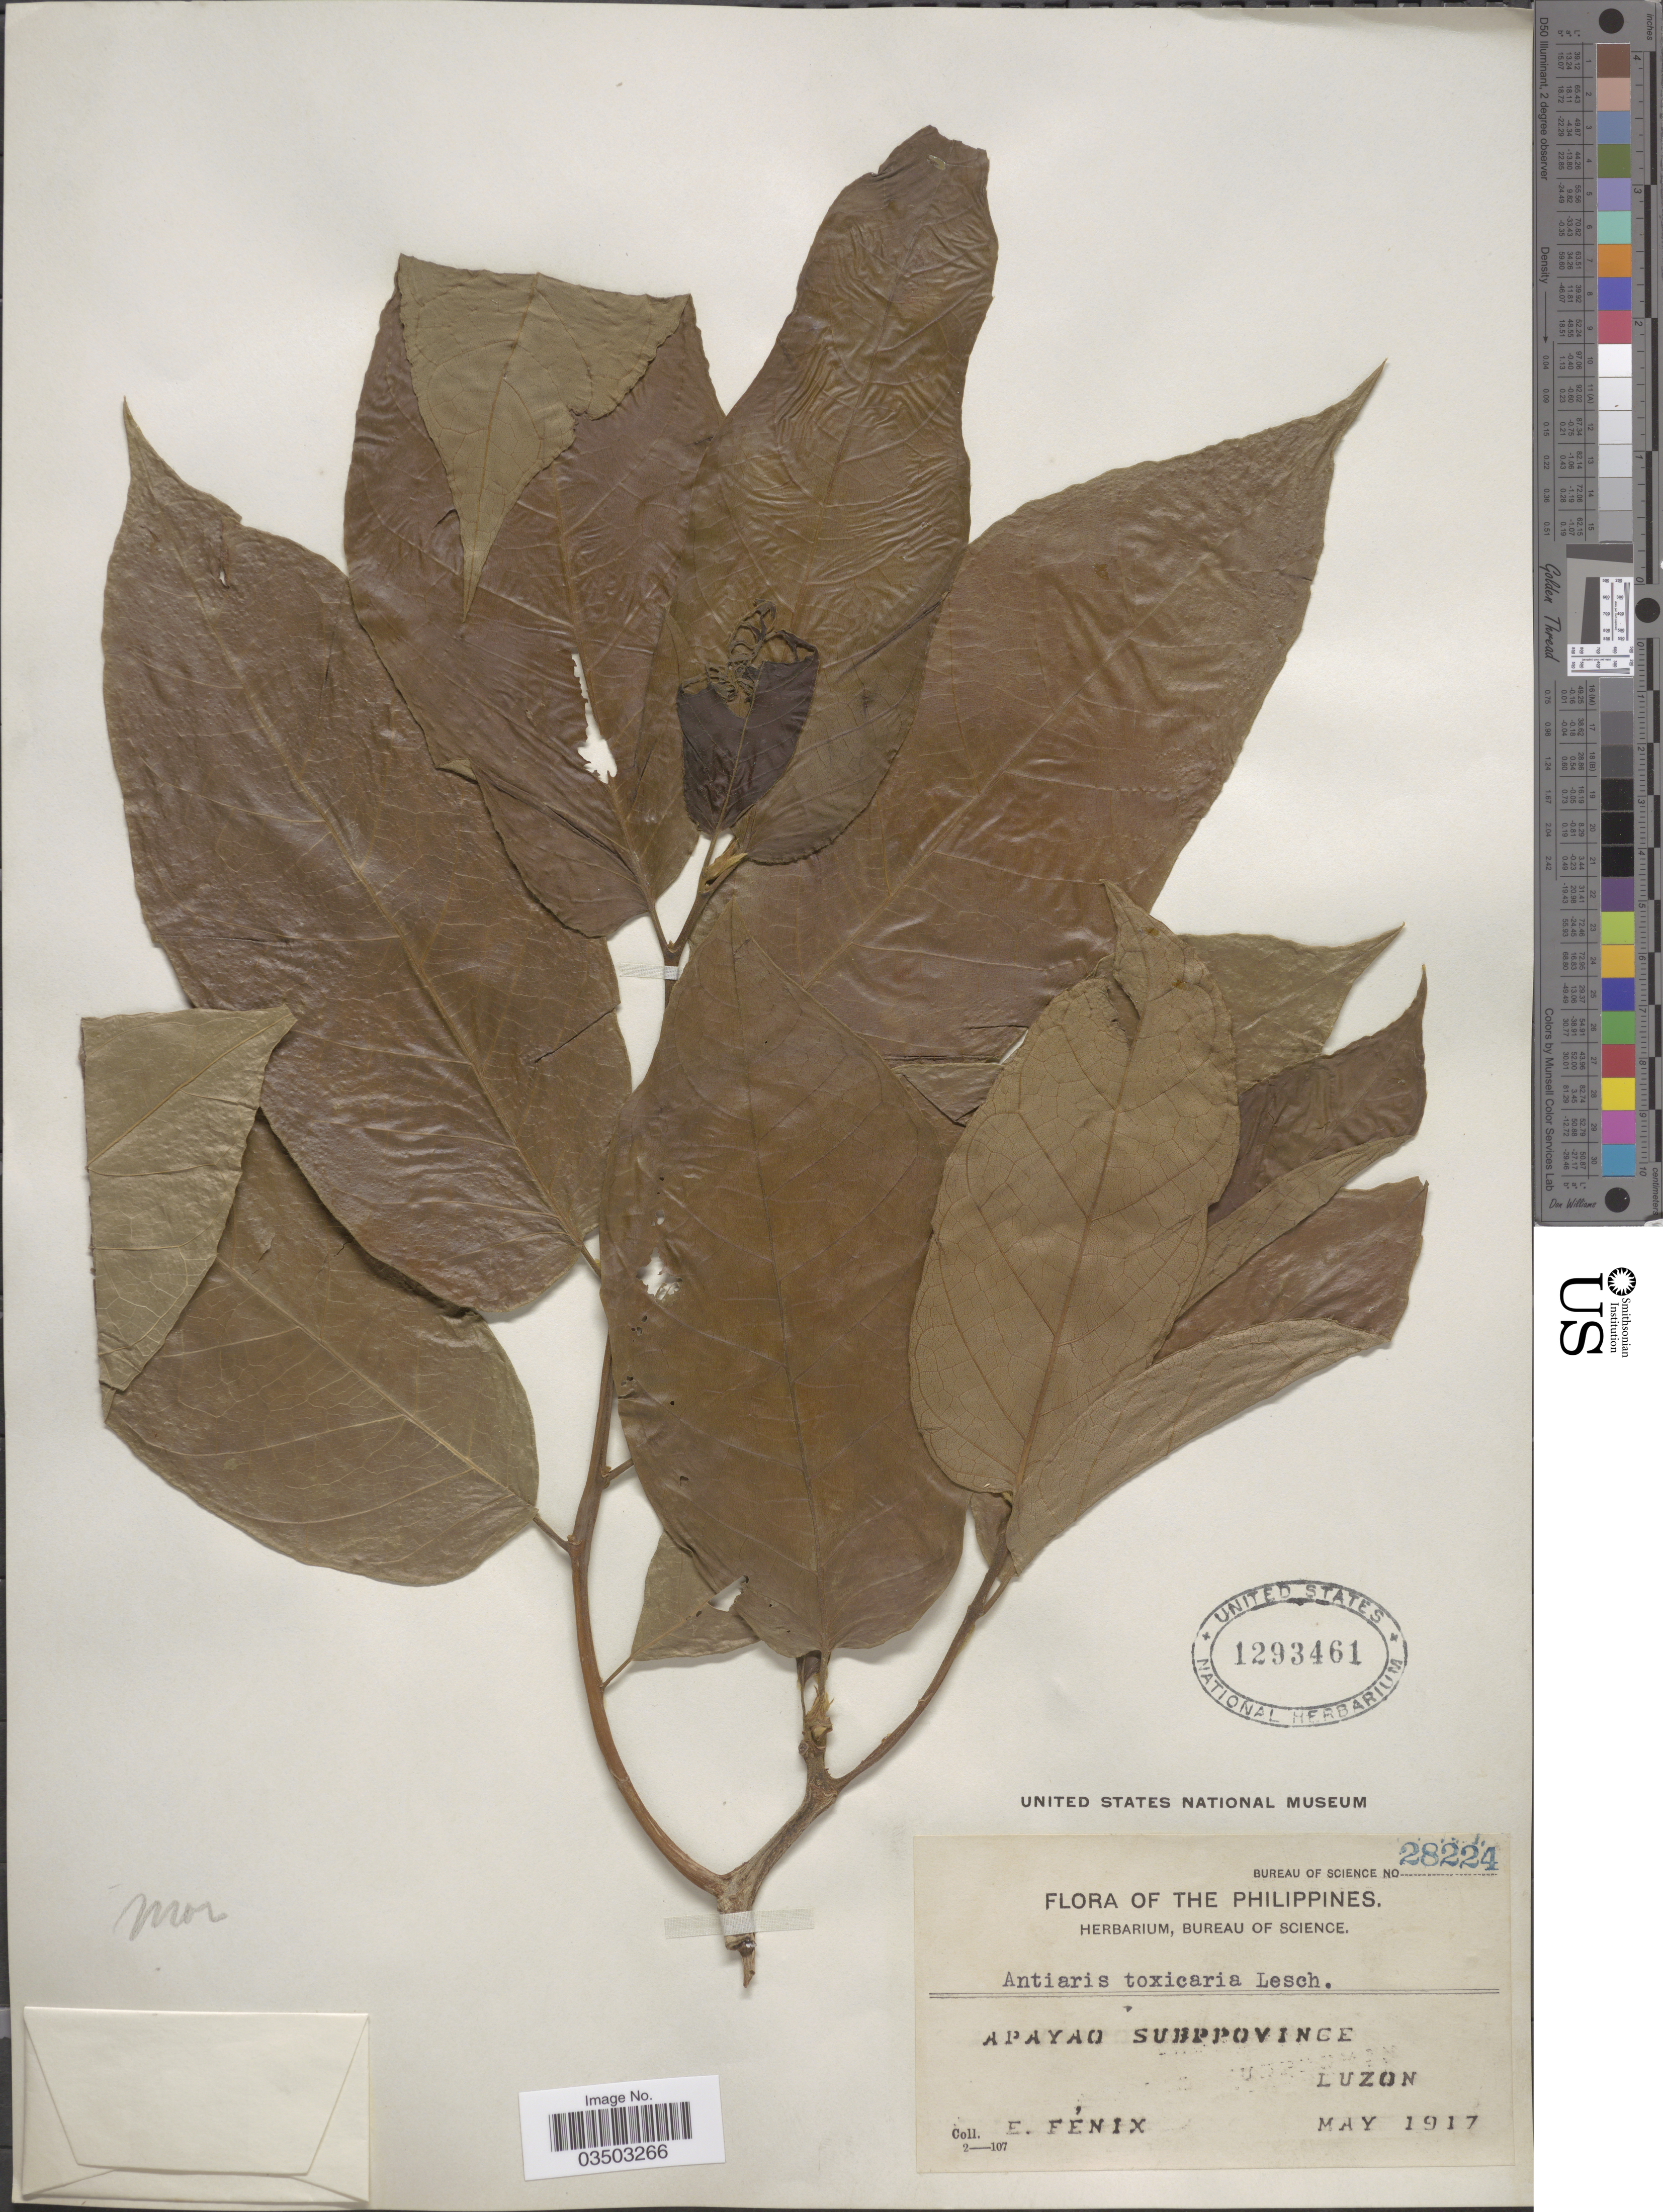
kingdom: Plantae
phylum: Tracheophyta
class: Magnoliopsida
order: Rosales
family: Moraceae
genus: Antiaris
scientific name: Antiaris toxicaria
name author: Lesch.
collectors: E. Fenix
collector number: Bureau of Science 28224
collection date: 1917-05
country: Philippines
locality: Apayao Subprovince Luzon.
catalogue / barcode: US 1293461